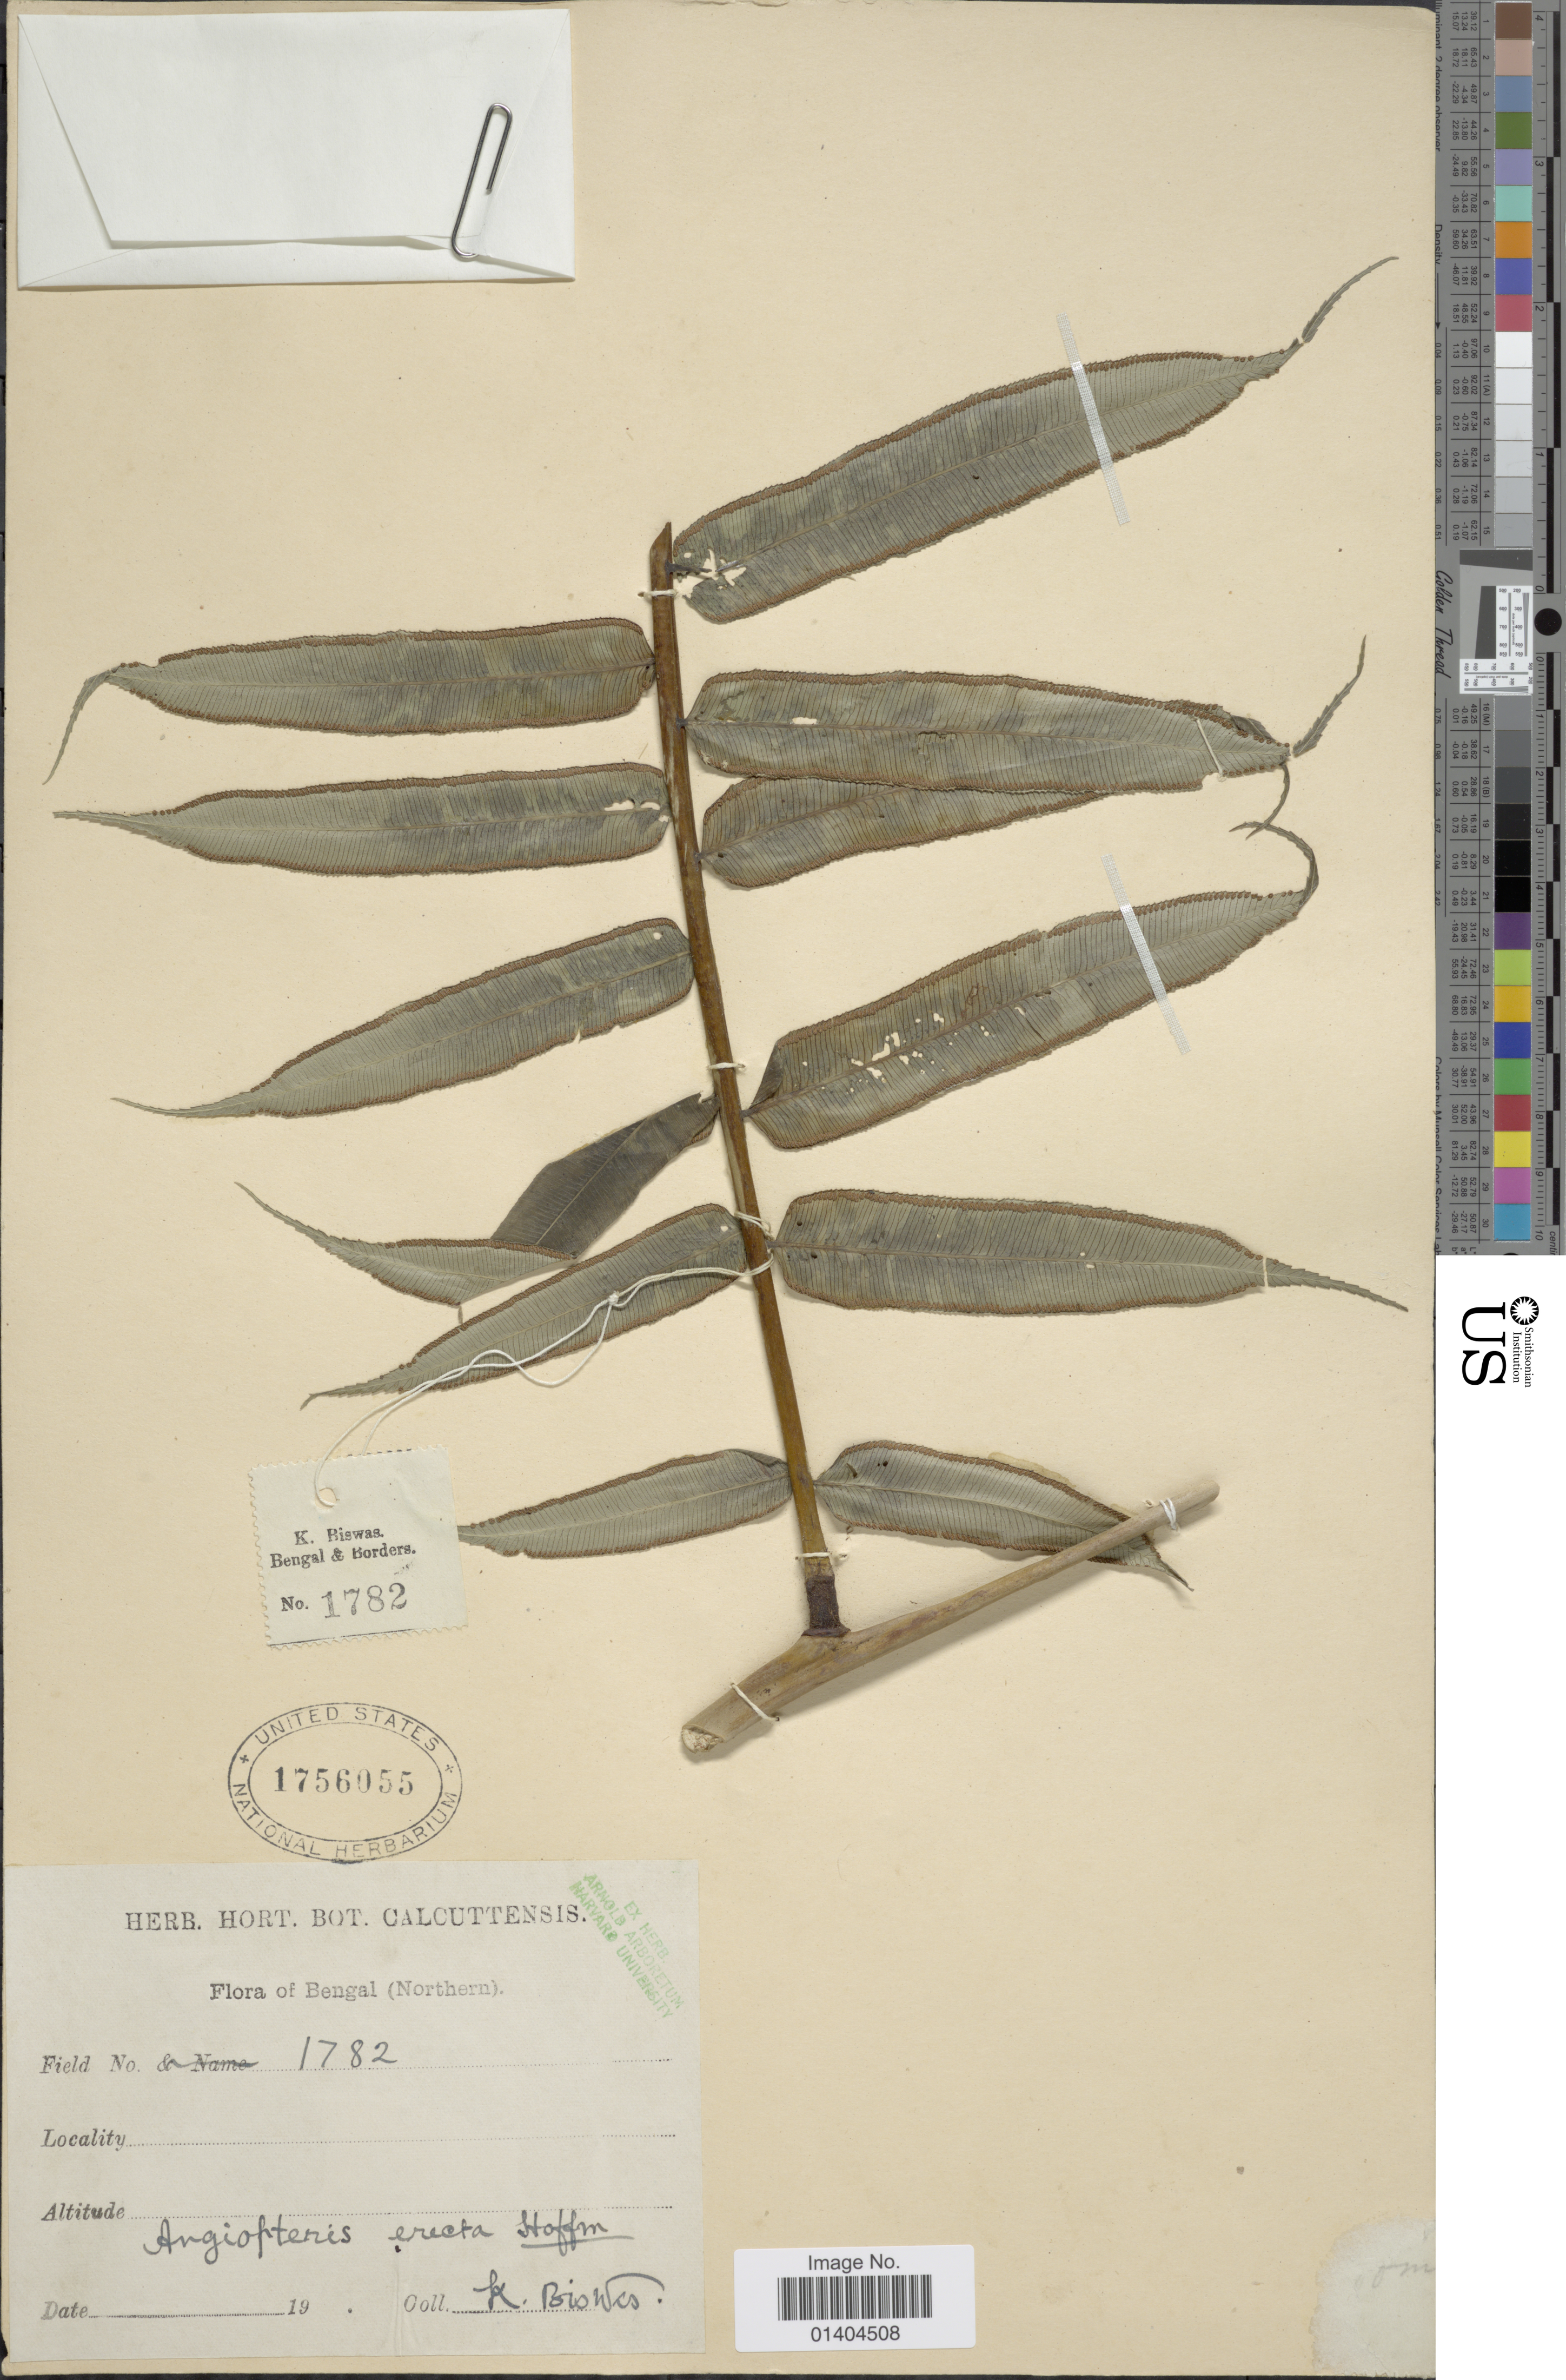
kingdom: Plantae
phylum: Tracheophyta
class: Polypodiopsida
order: Marattiales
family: Marattiaceae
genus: Angiopteris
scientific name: Angiopteris evecta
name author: (G. Forst.) Hoffm.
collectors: K. Biswas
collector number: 1782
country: India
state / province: West Bengal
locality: Bengal (Northern)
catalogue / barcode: US 1756055